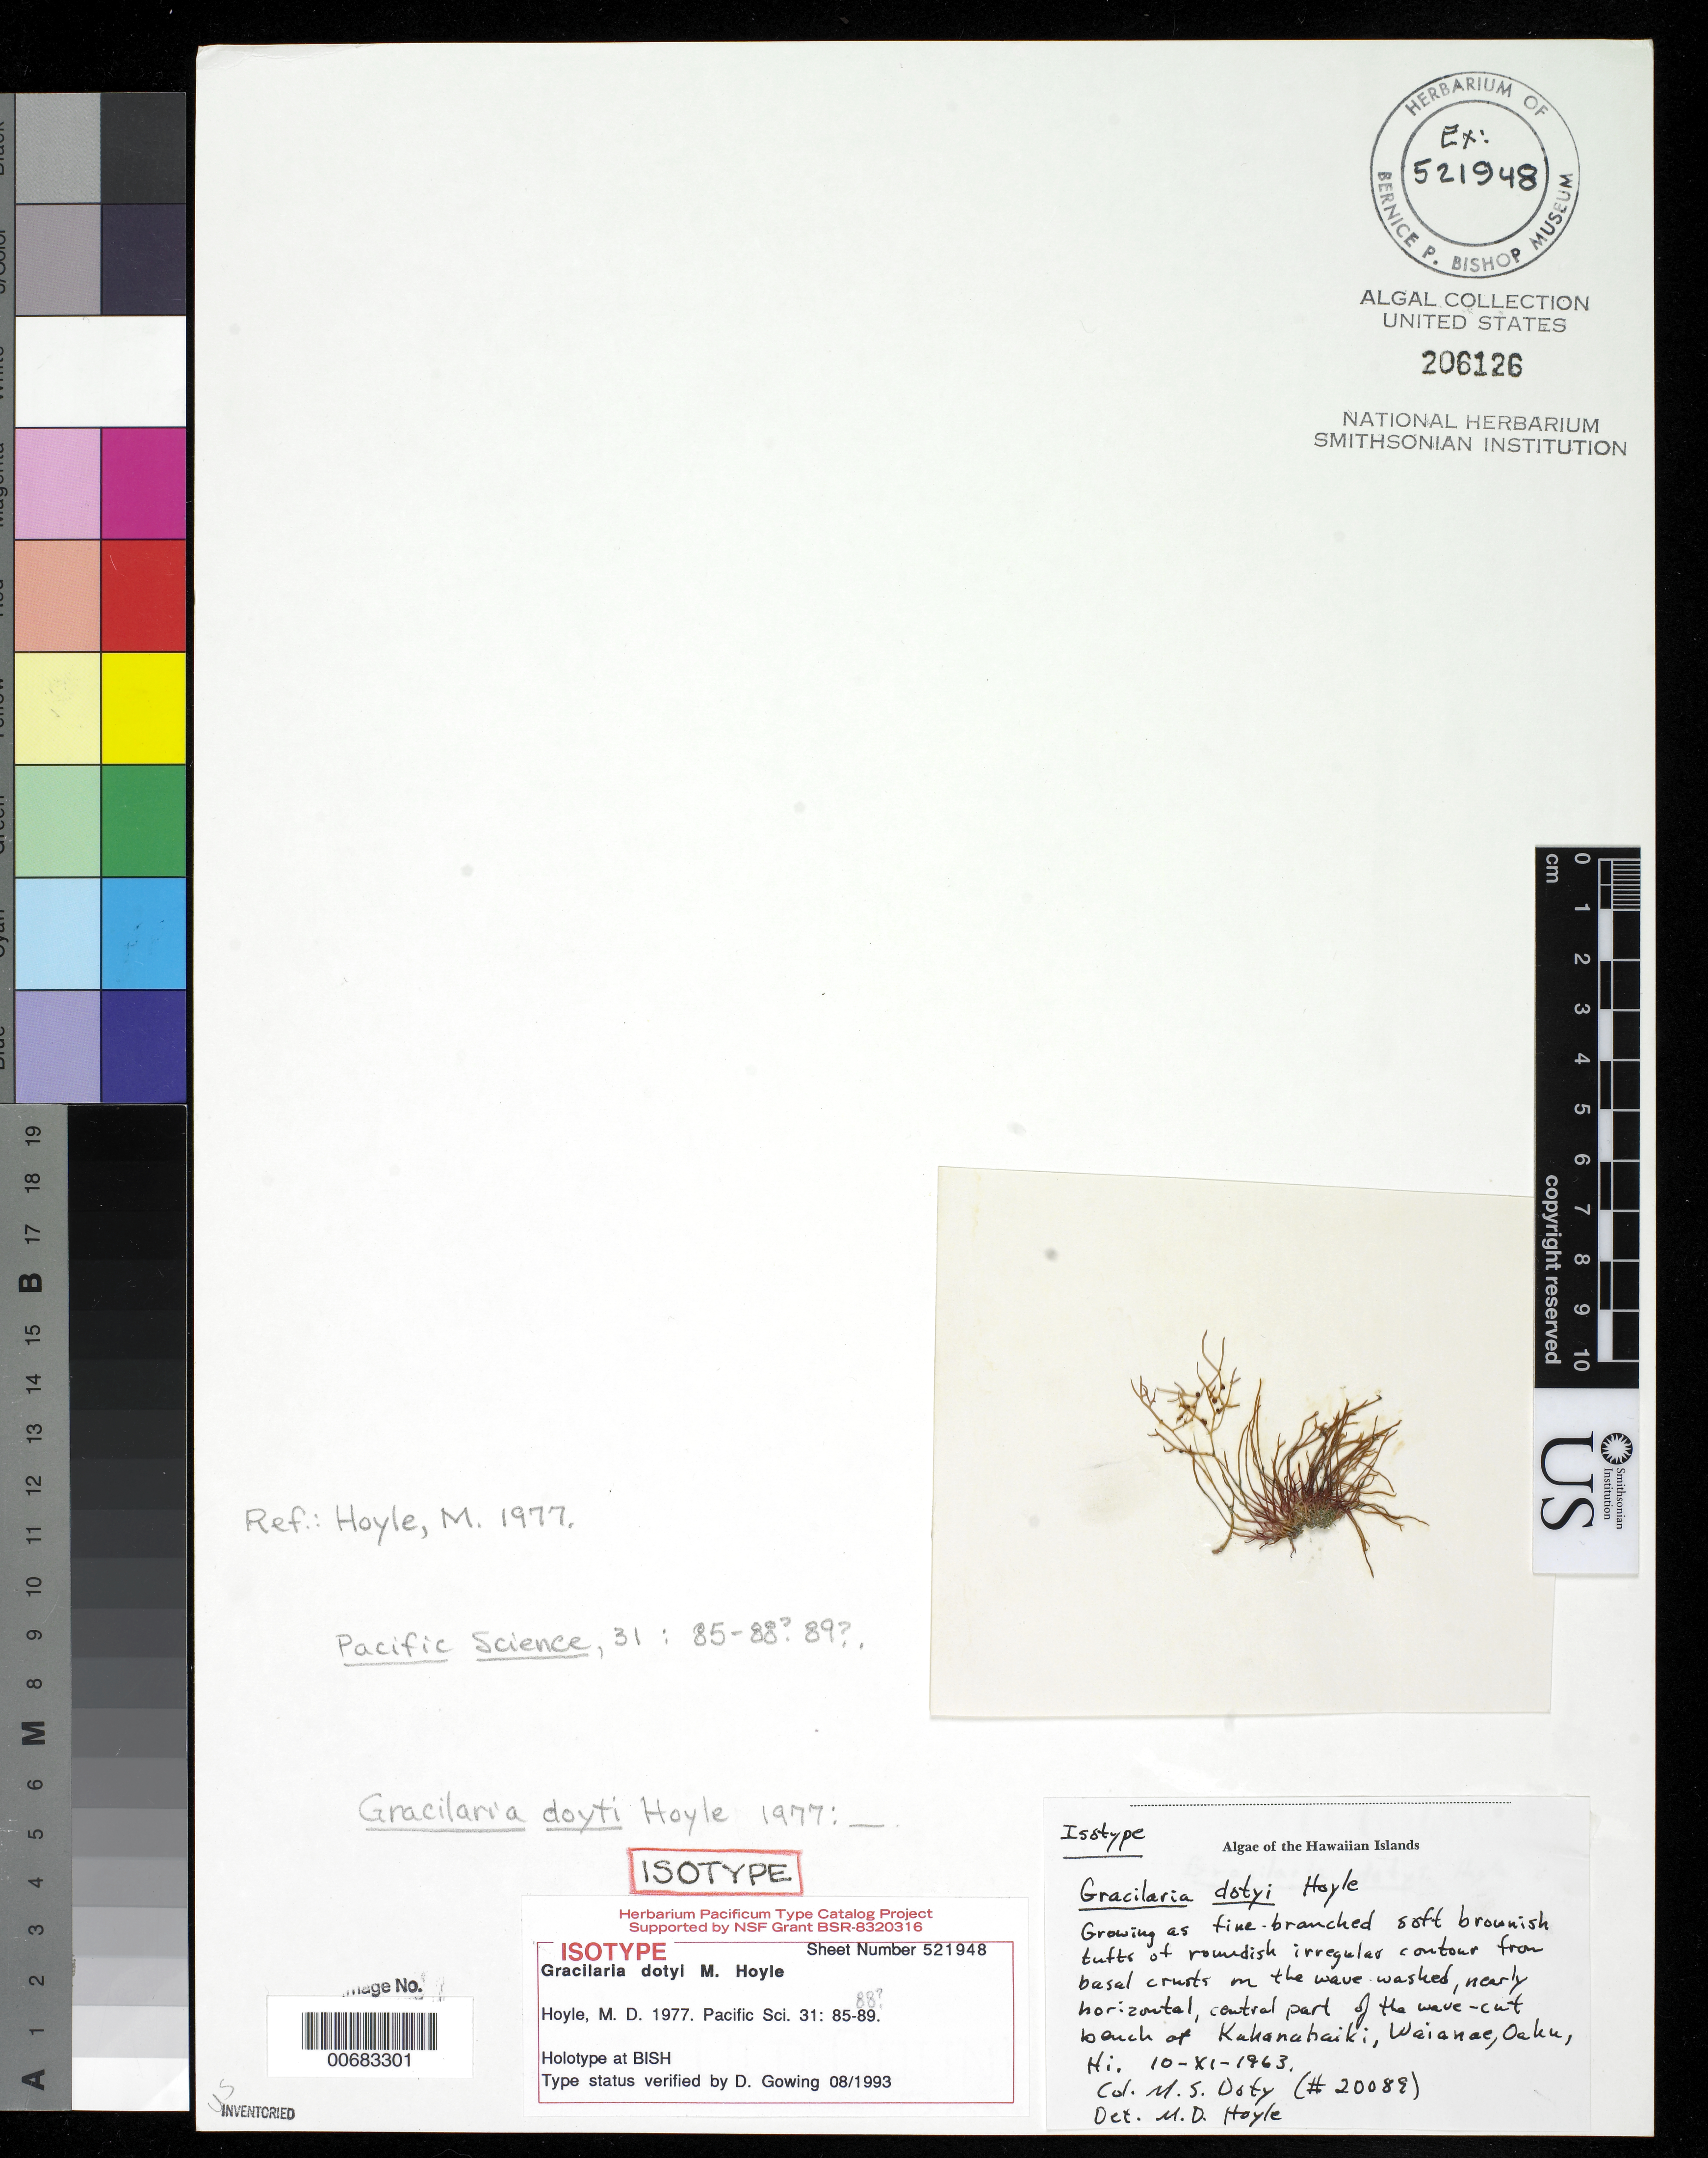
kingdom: Plantae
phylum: Rhodophyta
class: Florideophyceae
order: Gracilariales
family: Gracilariaceae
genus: Gracilaria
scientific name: Gracilaria dotyi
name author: M.D. Hoyle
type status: Isotype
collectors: M. S. Doty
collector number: MSD 20089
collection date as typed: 10 Nov 1963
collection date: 1963-11-10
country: United States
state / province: Hawaii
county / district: Honolulu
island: Oahu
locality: Waianae, Kahanahaiki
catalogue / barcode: US 206126